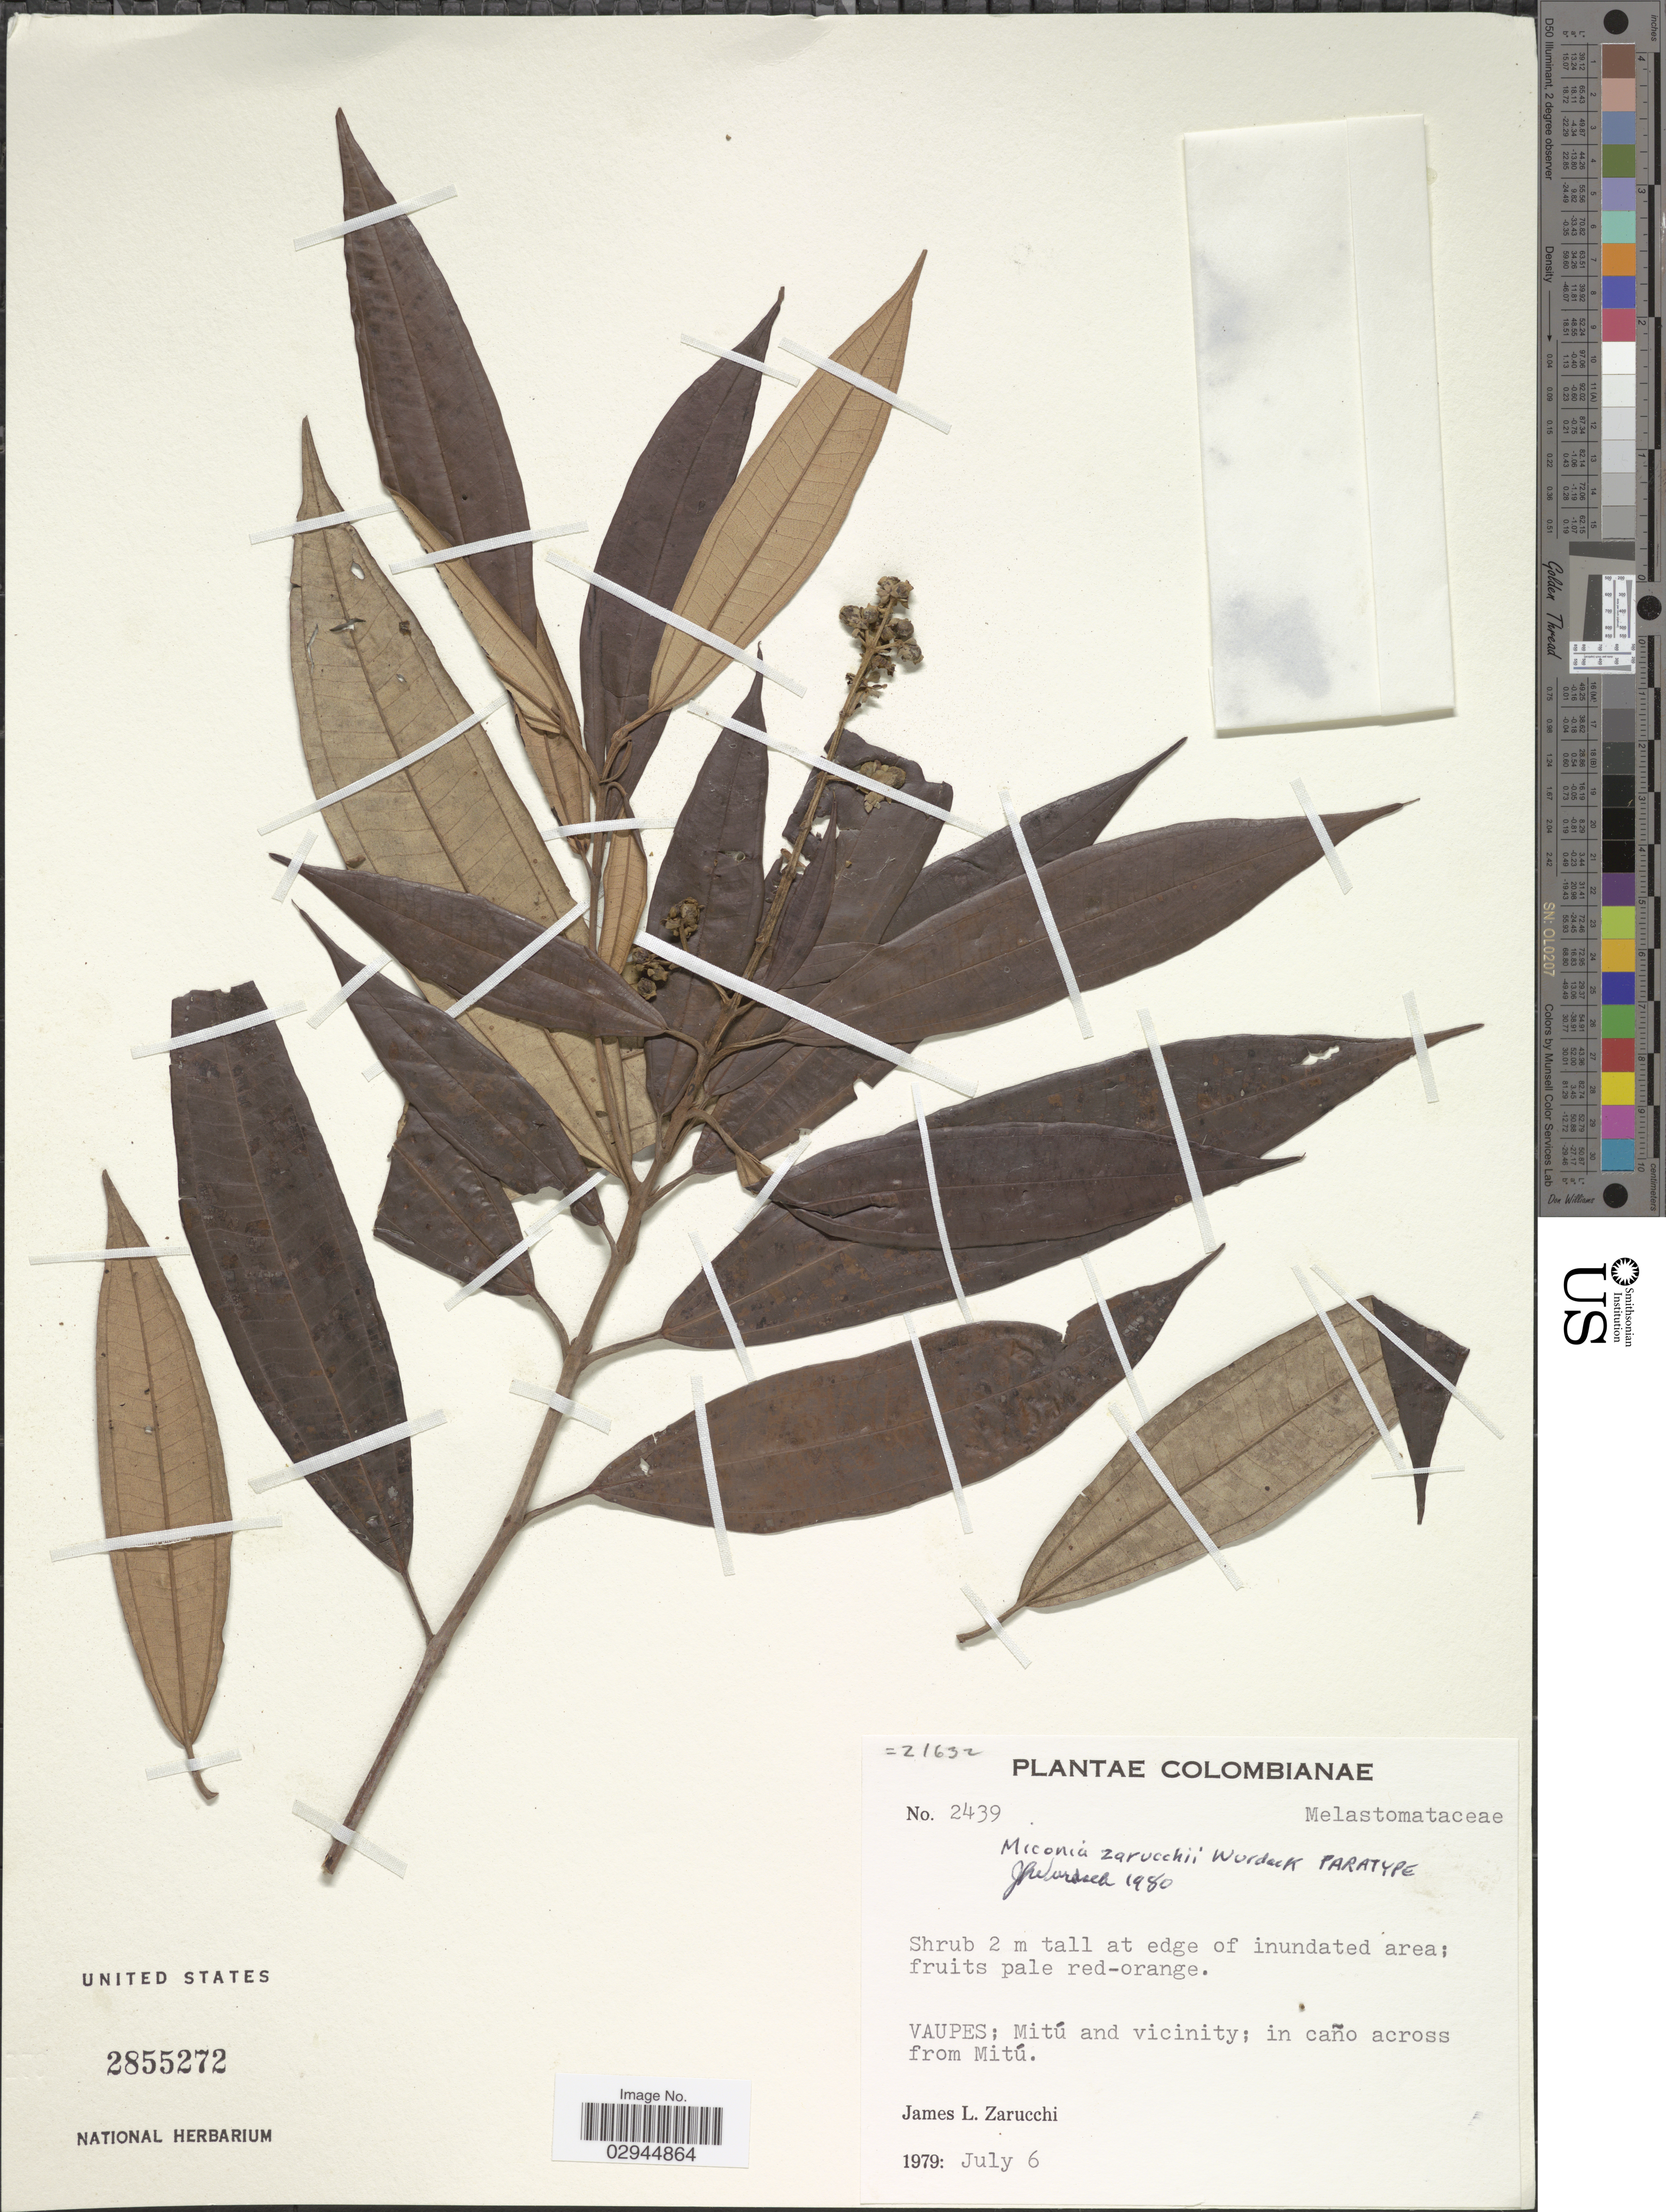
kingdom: Plantae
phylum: Tracheophyta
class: Magnoliopsida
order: Myrtales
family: Melastomataceae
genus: Miconia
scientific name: Miconia zarucchii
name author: Wurdack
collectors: J. L. Zarucchi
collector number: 2439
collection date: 1979-07-06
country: Colombia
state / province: Vaupés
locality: Mitú and vicinity; in caño across from Mitú.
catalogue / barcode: US 2855272